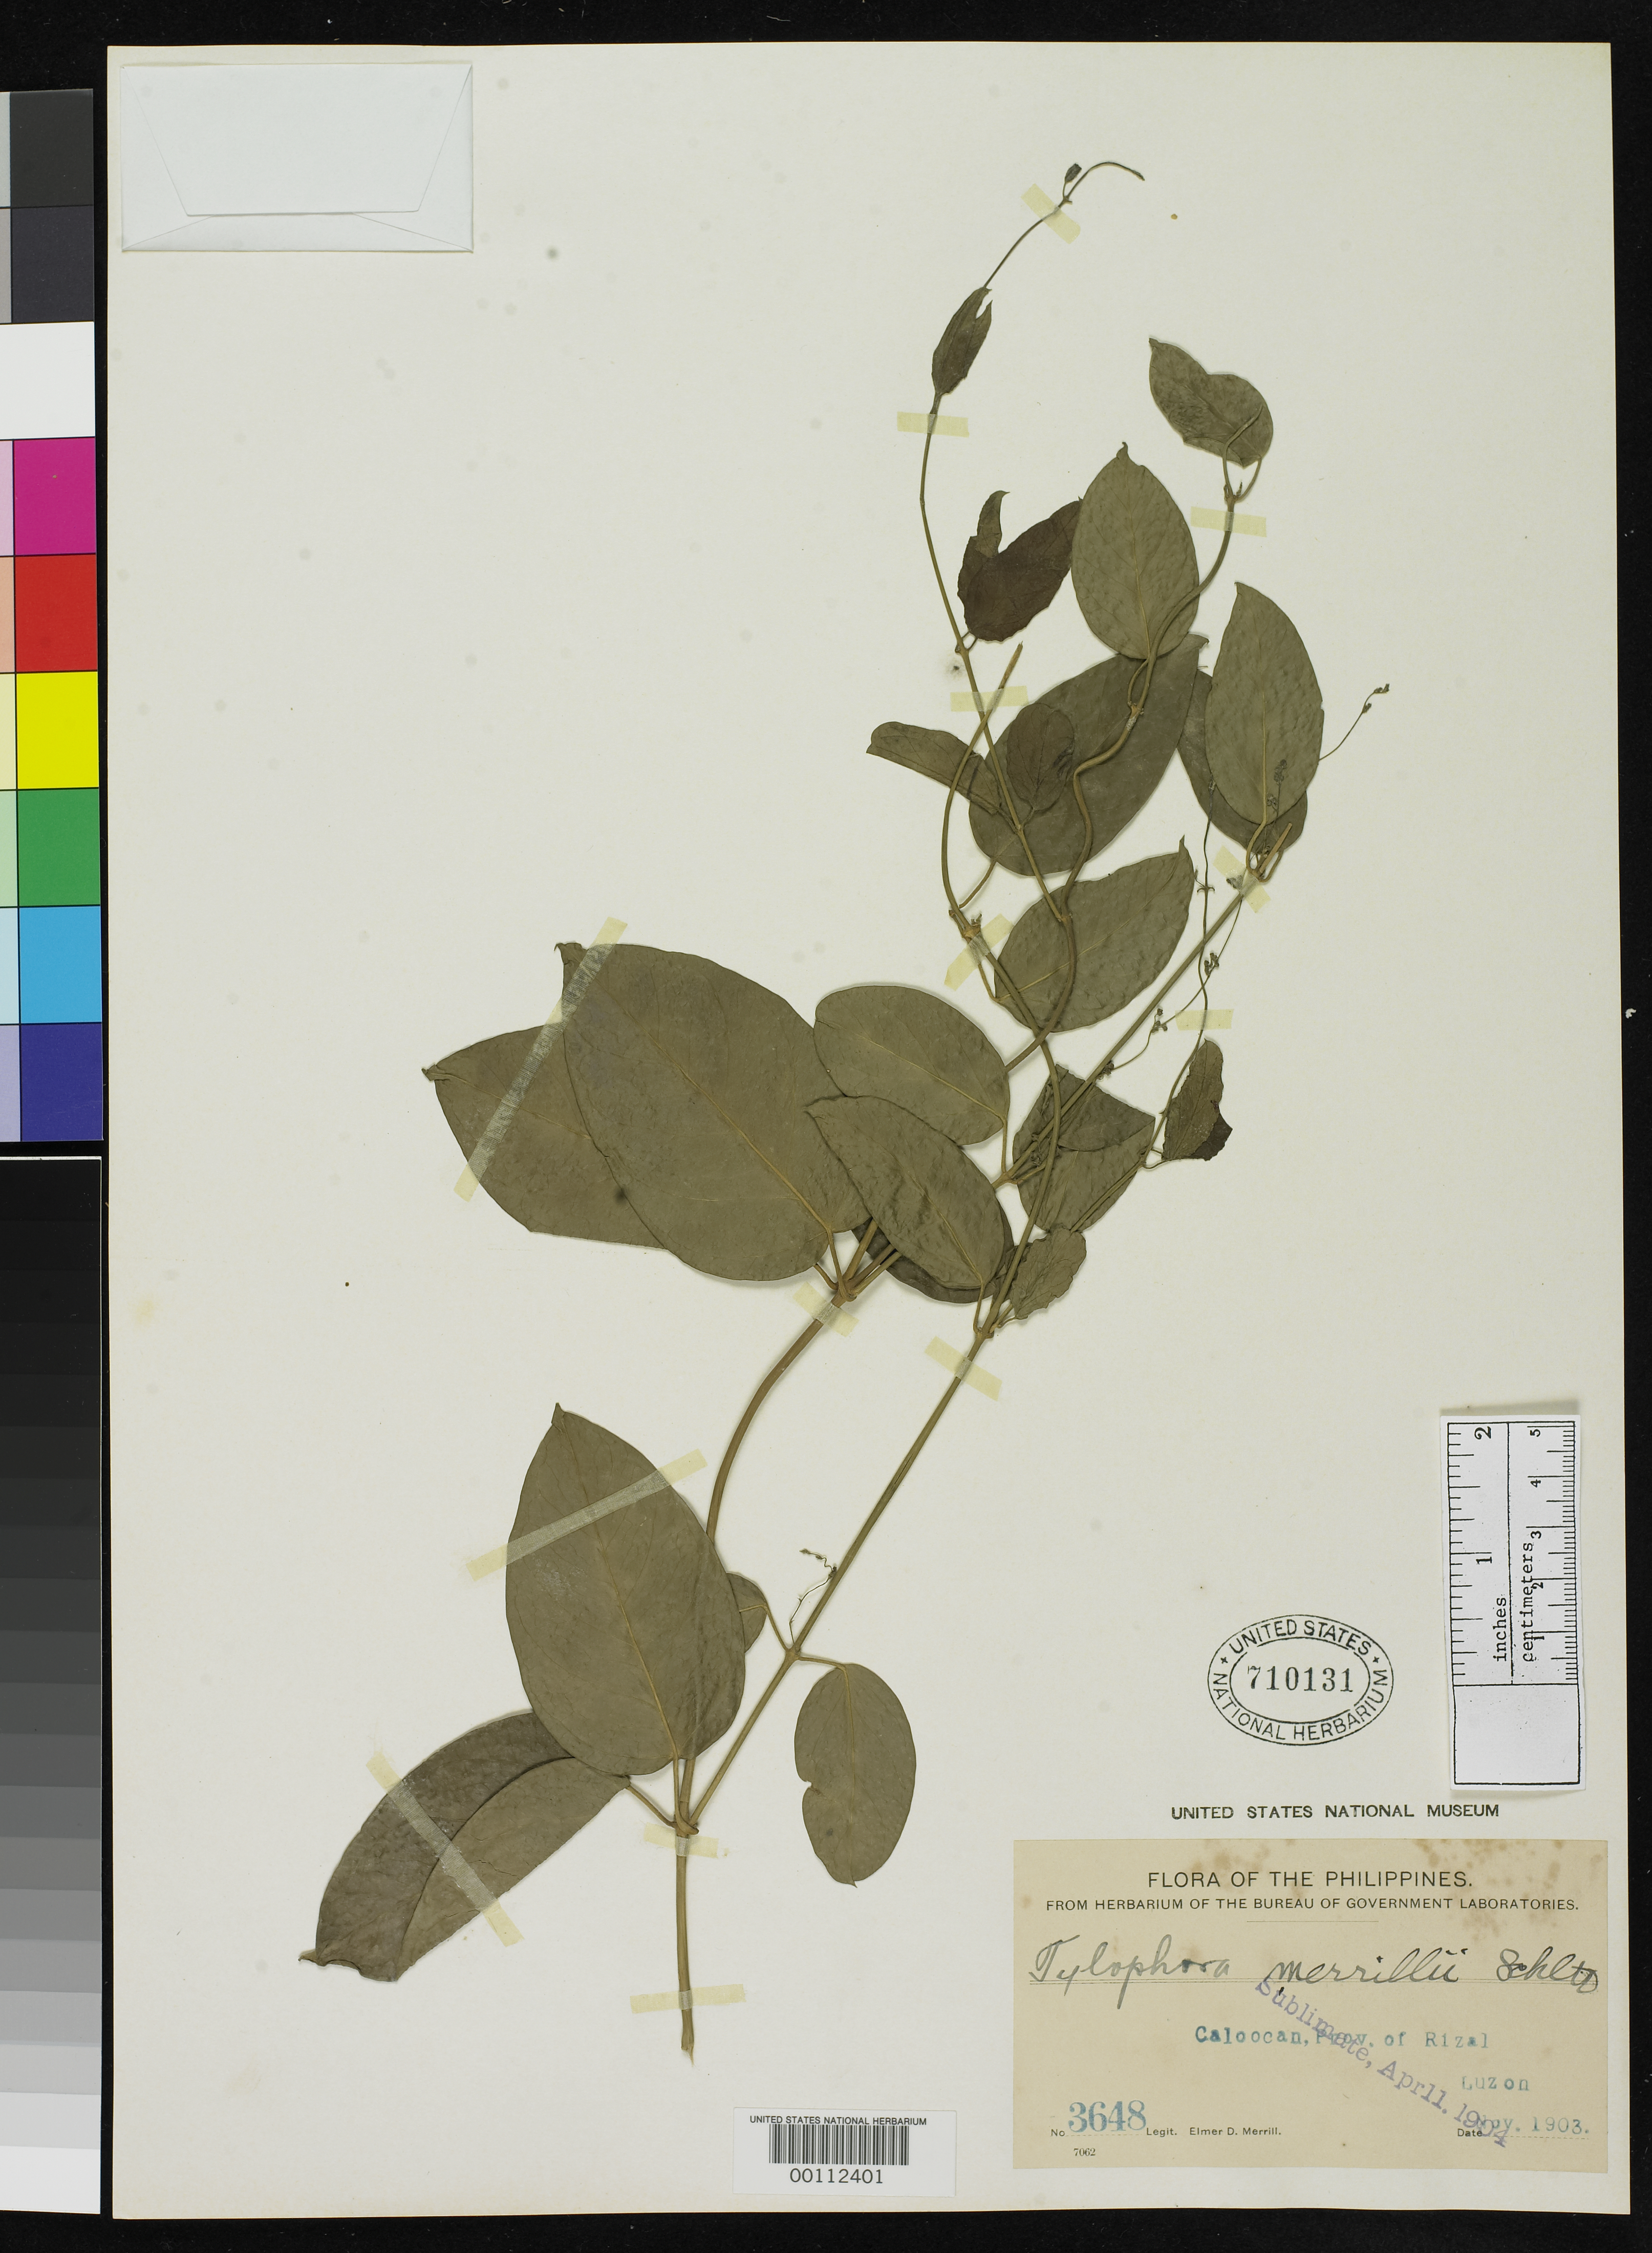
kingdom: Plantae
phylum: Tracheophyta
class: Magnoliopsida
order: Gentianales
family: Apocynaceae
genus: Tylophora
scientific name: Tylophora merrillii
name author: Schltr.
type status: Isotype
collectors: E. D. Merrill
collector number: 3648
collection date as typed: Nov 1903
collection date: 1903-11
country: Philippines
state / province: National Capital Region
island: Luzon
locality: Caloocan, Prov. of Rizal.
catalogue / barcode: US 710131